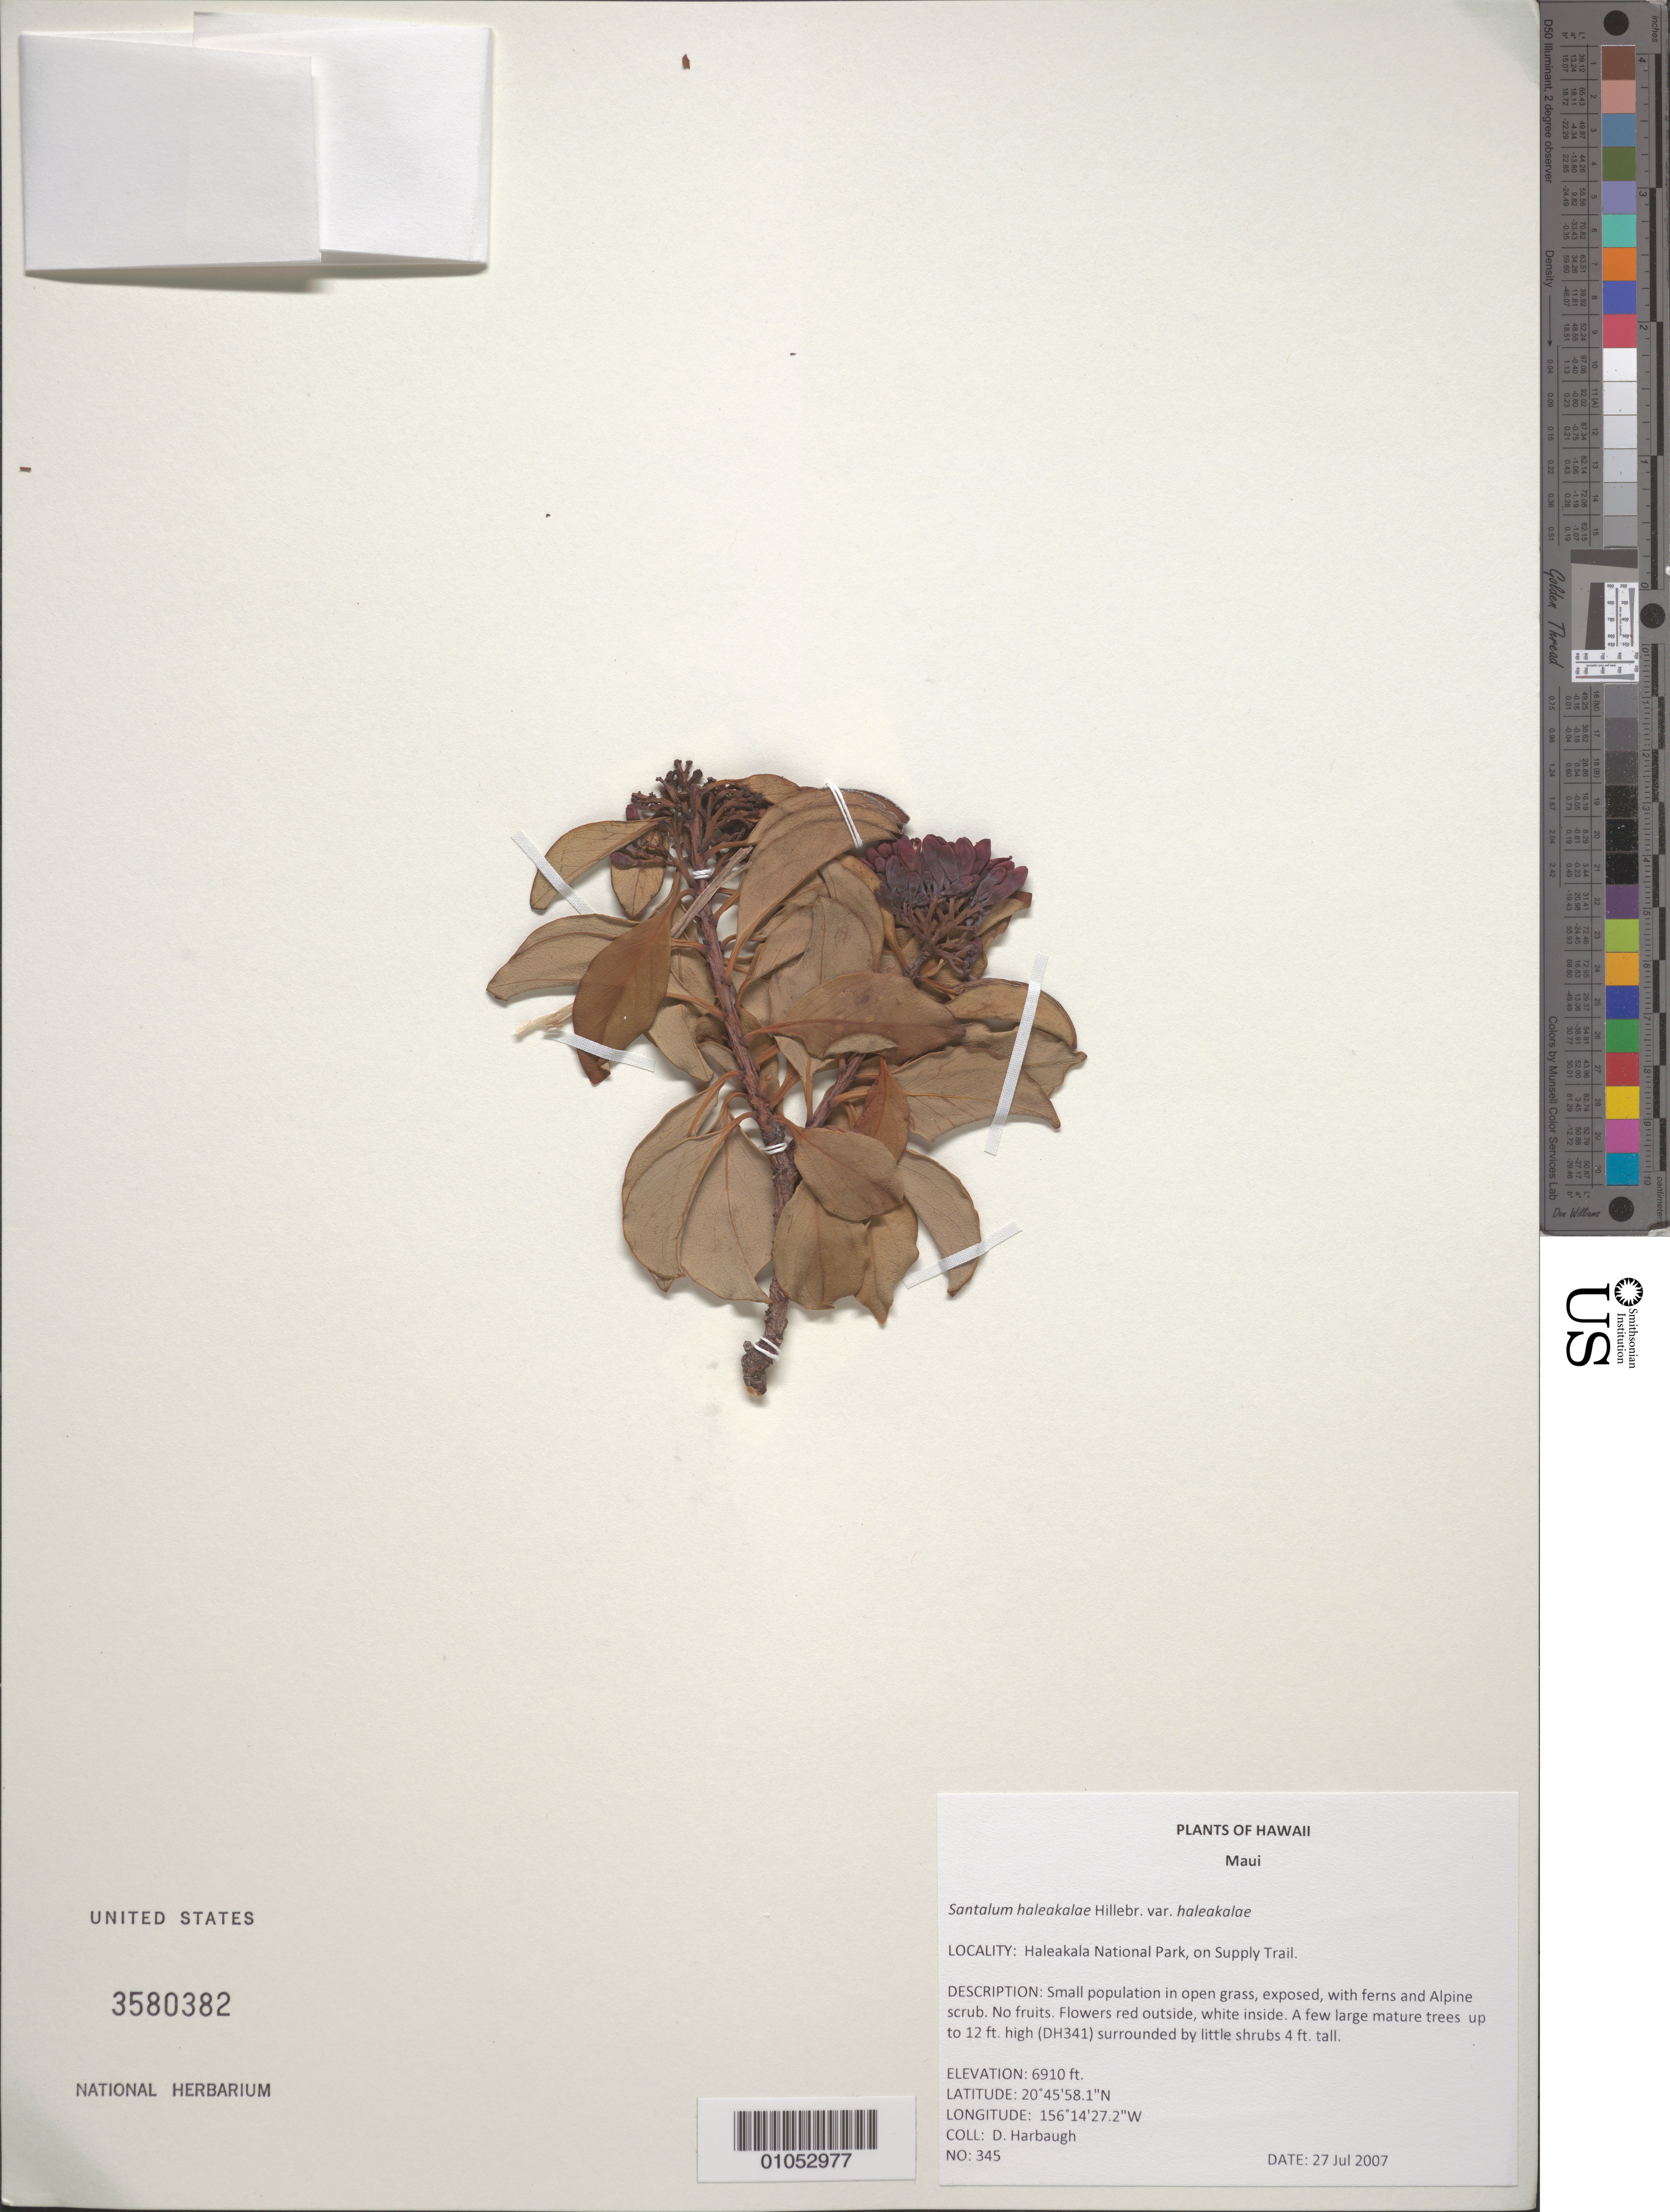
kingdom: Plantae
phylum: Tracheophyta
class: Magnoliopsida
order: Santalales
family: Santalaceae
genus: Santalum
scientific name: Santalum haleakalae var. haleakalae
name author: Hillebr.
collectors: D. Harbaugh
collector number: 345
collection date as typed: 27 Jul 2007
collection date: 2007-07-27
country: United States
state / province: Hawaii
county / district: Maui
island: Maui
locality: Haleakala National Park, on Supply Trail.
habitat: Alpine scrub, In open grass, exposed.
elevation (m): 2106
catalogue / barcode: US 3580382